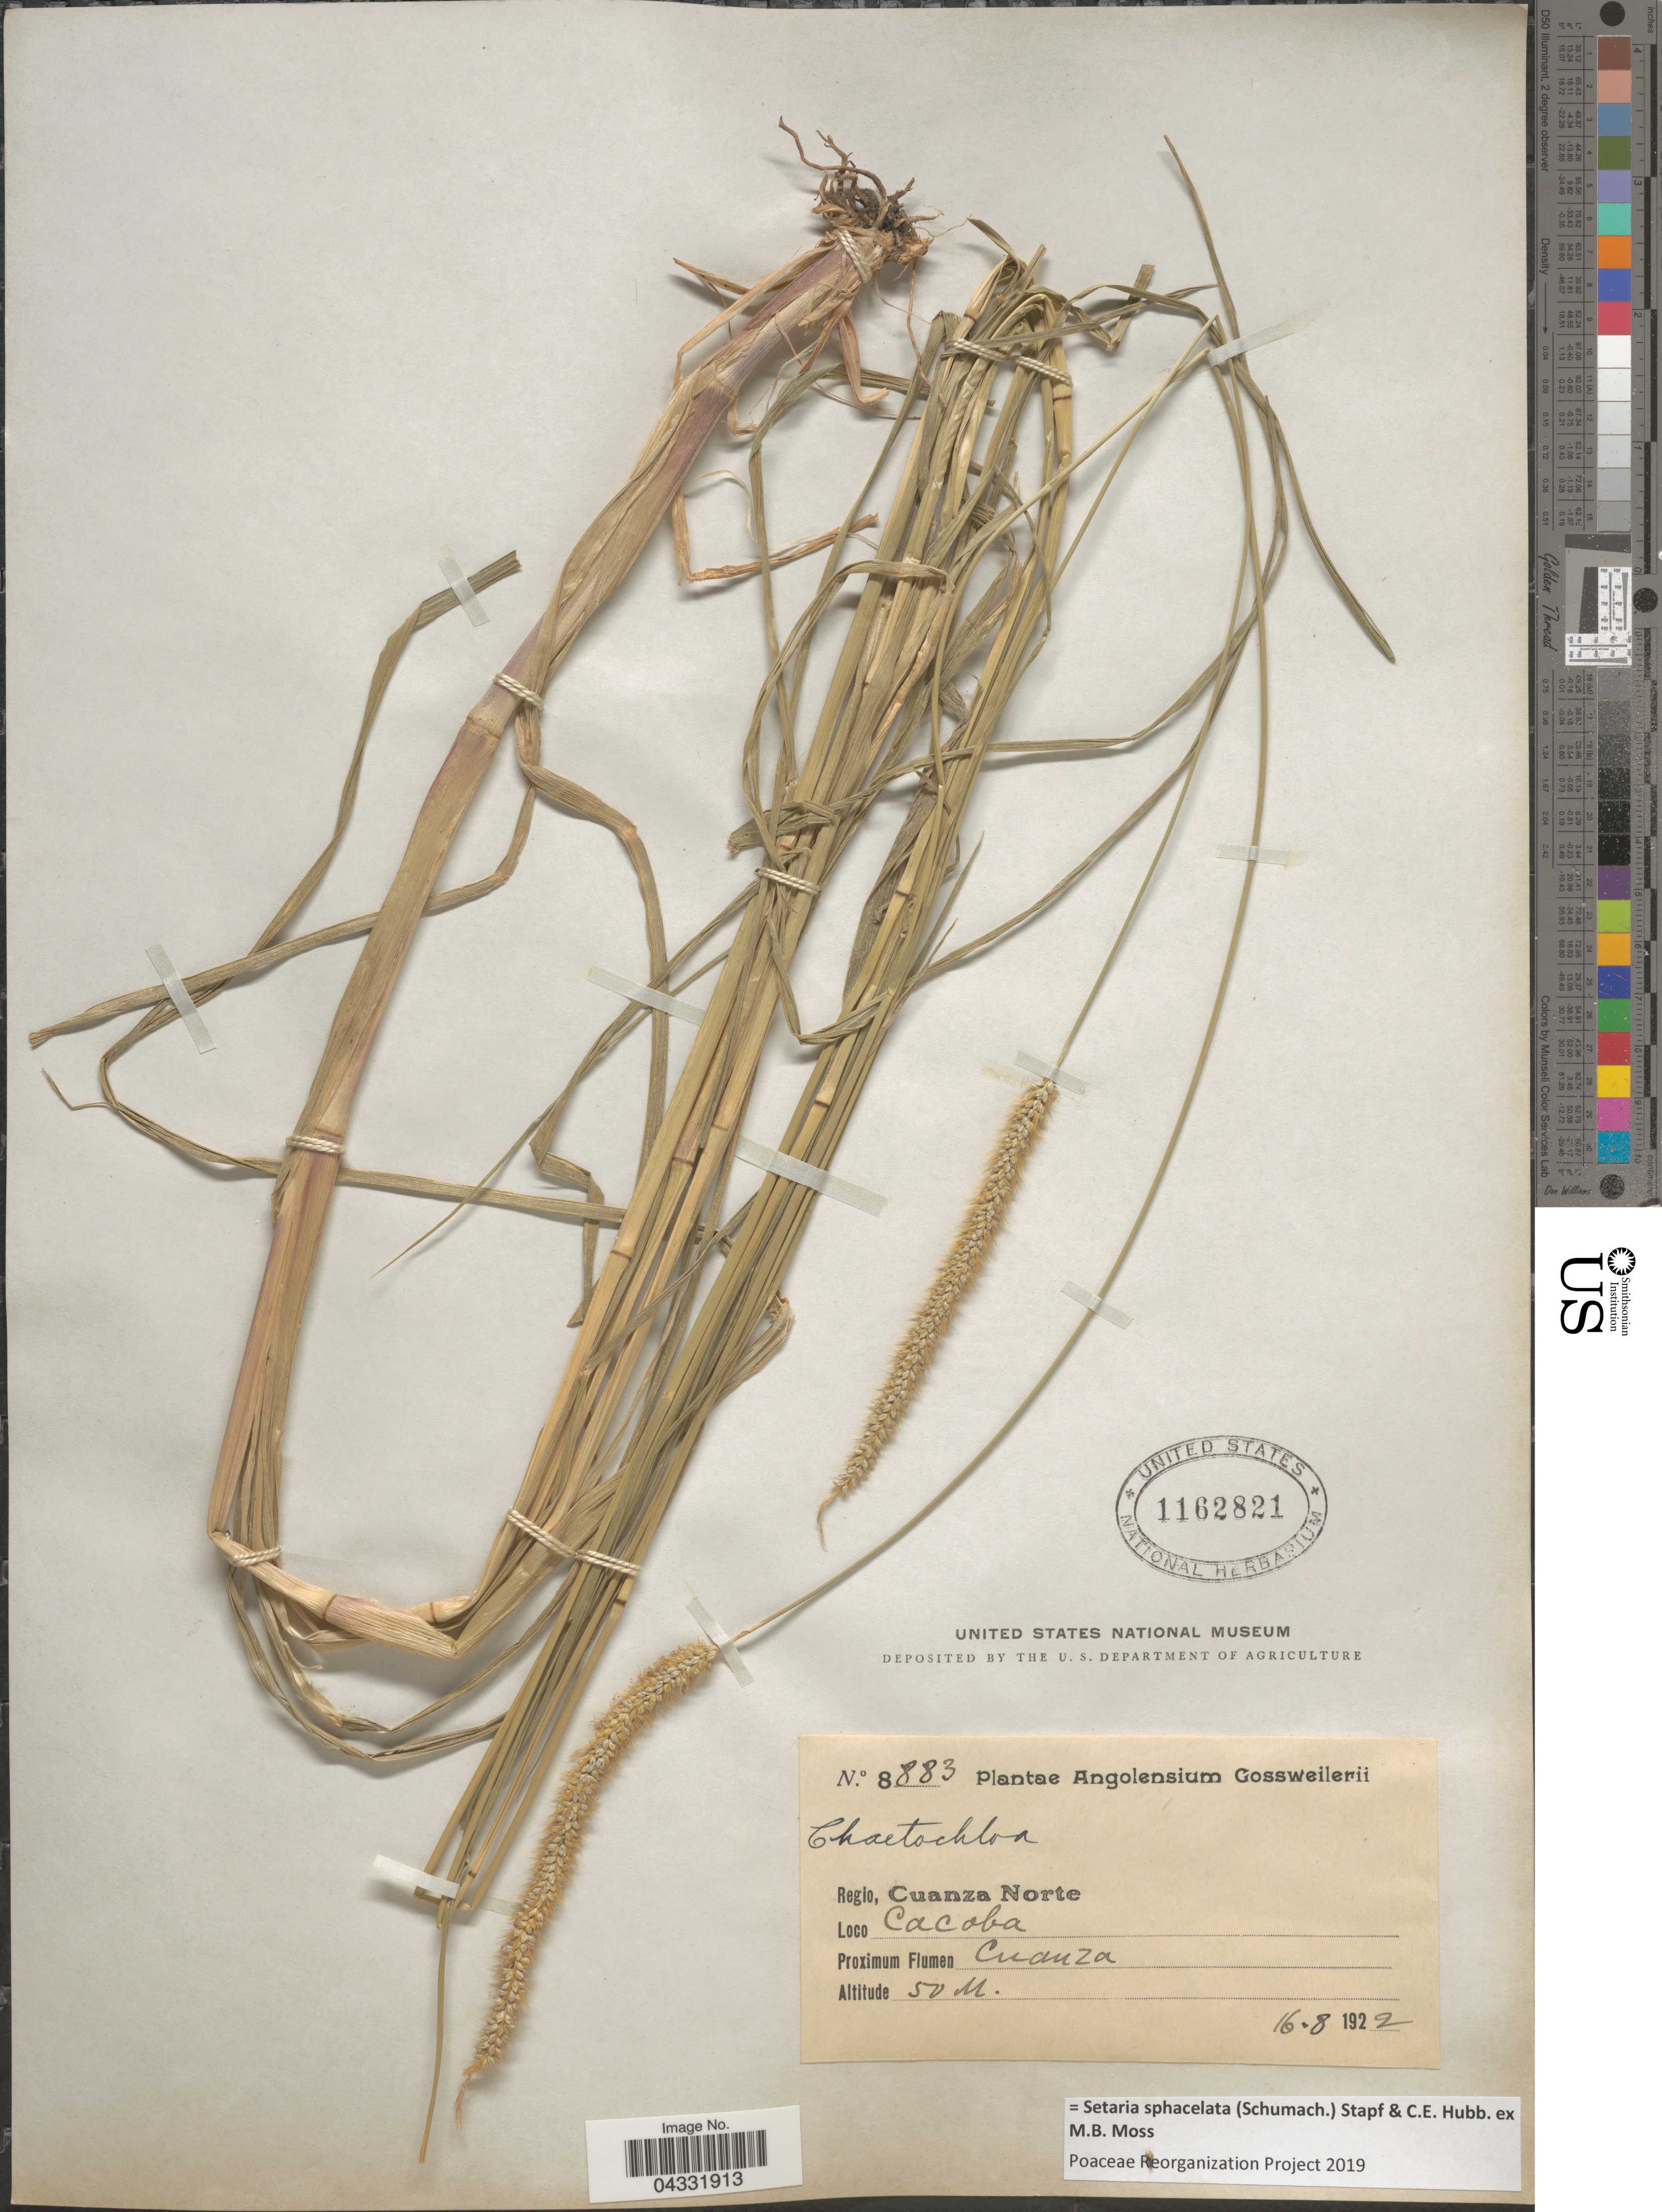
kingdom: Plantae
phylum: Tracheophyta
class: Liliopsida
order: Poales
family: Poaceae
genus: Setaria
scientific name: Setaria sphacelata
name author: (Schumach.) Stapf & Hubb. ex Moss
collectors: -. Gossweiler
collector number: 8883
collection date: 1922-08-16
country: Angola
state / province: Cuanza Norte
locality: Regio, Cuanza Norte. Cacoba. Proximum Flumen Cuanza.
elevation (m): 50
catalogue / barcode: US 1162821